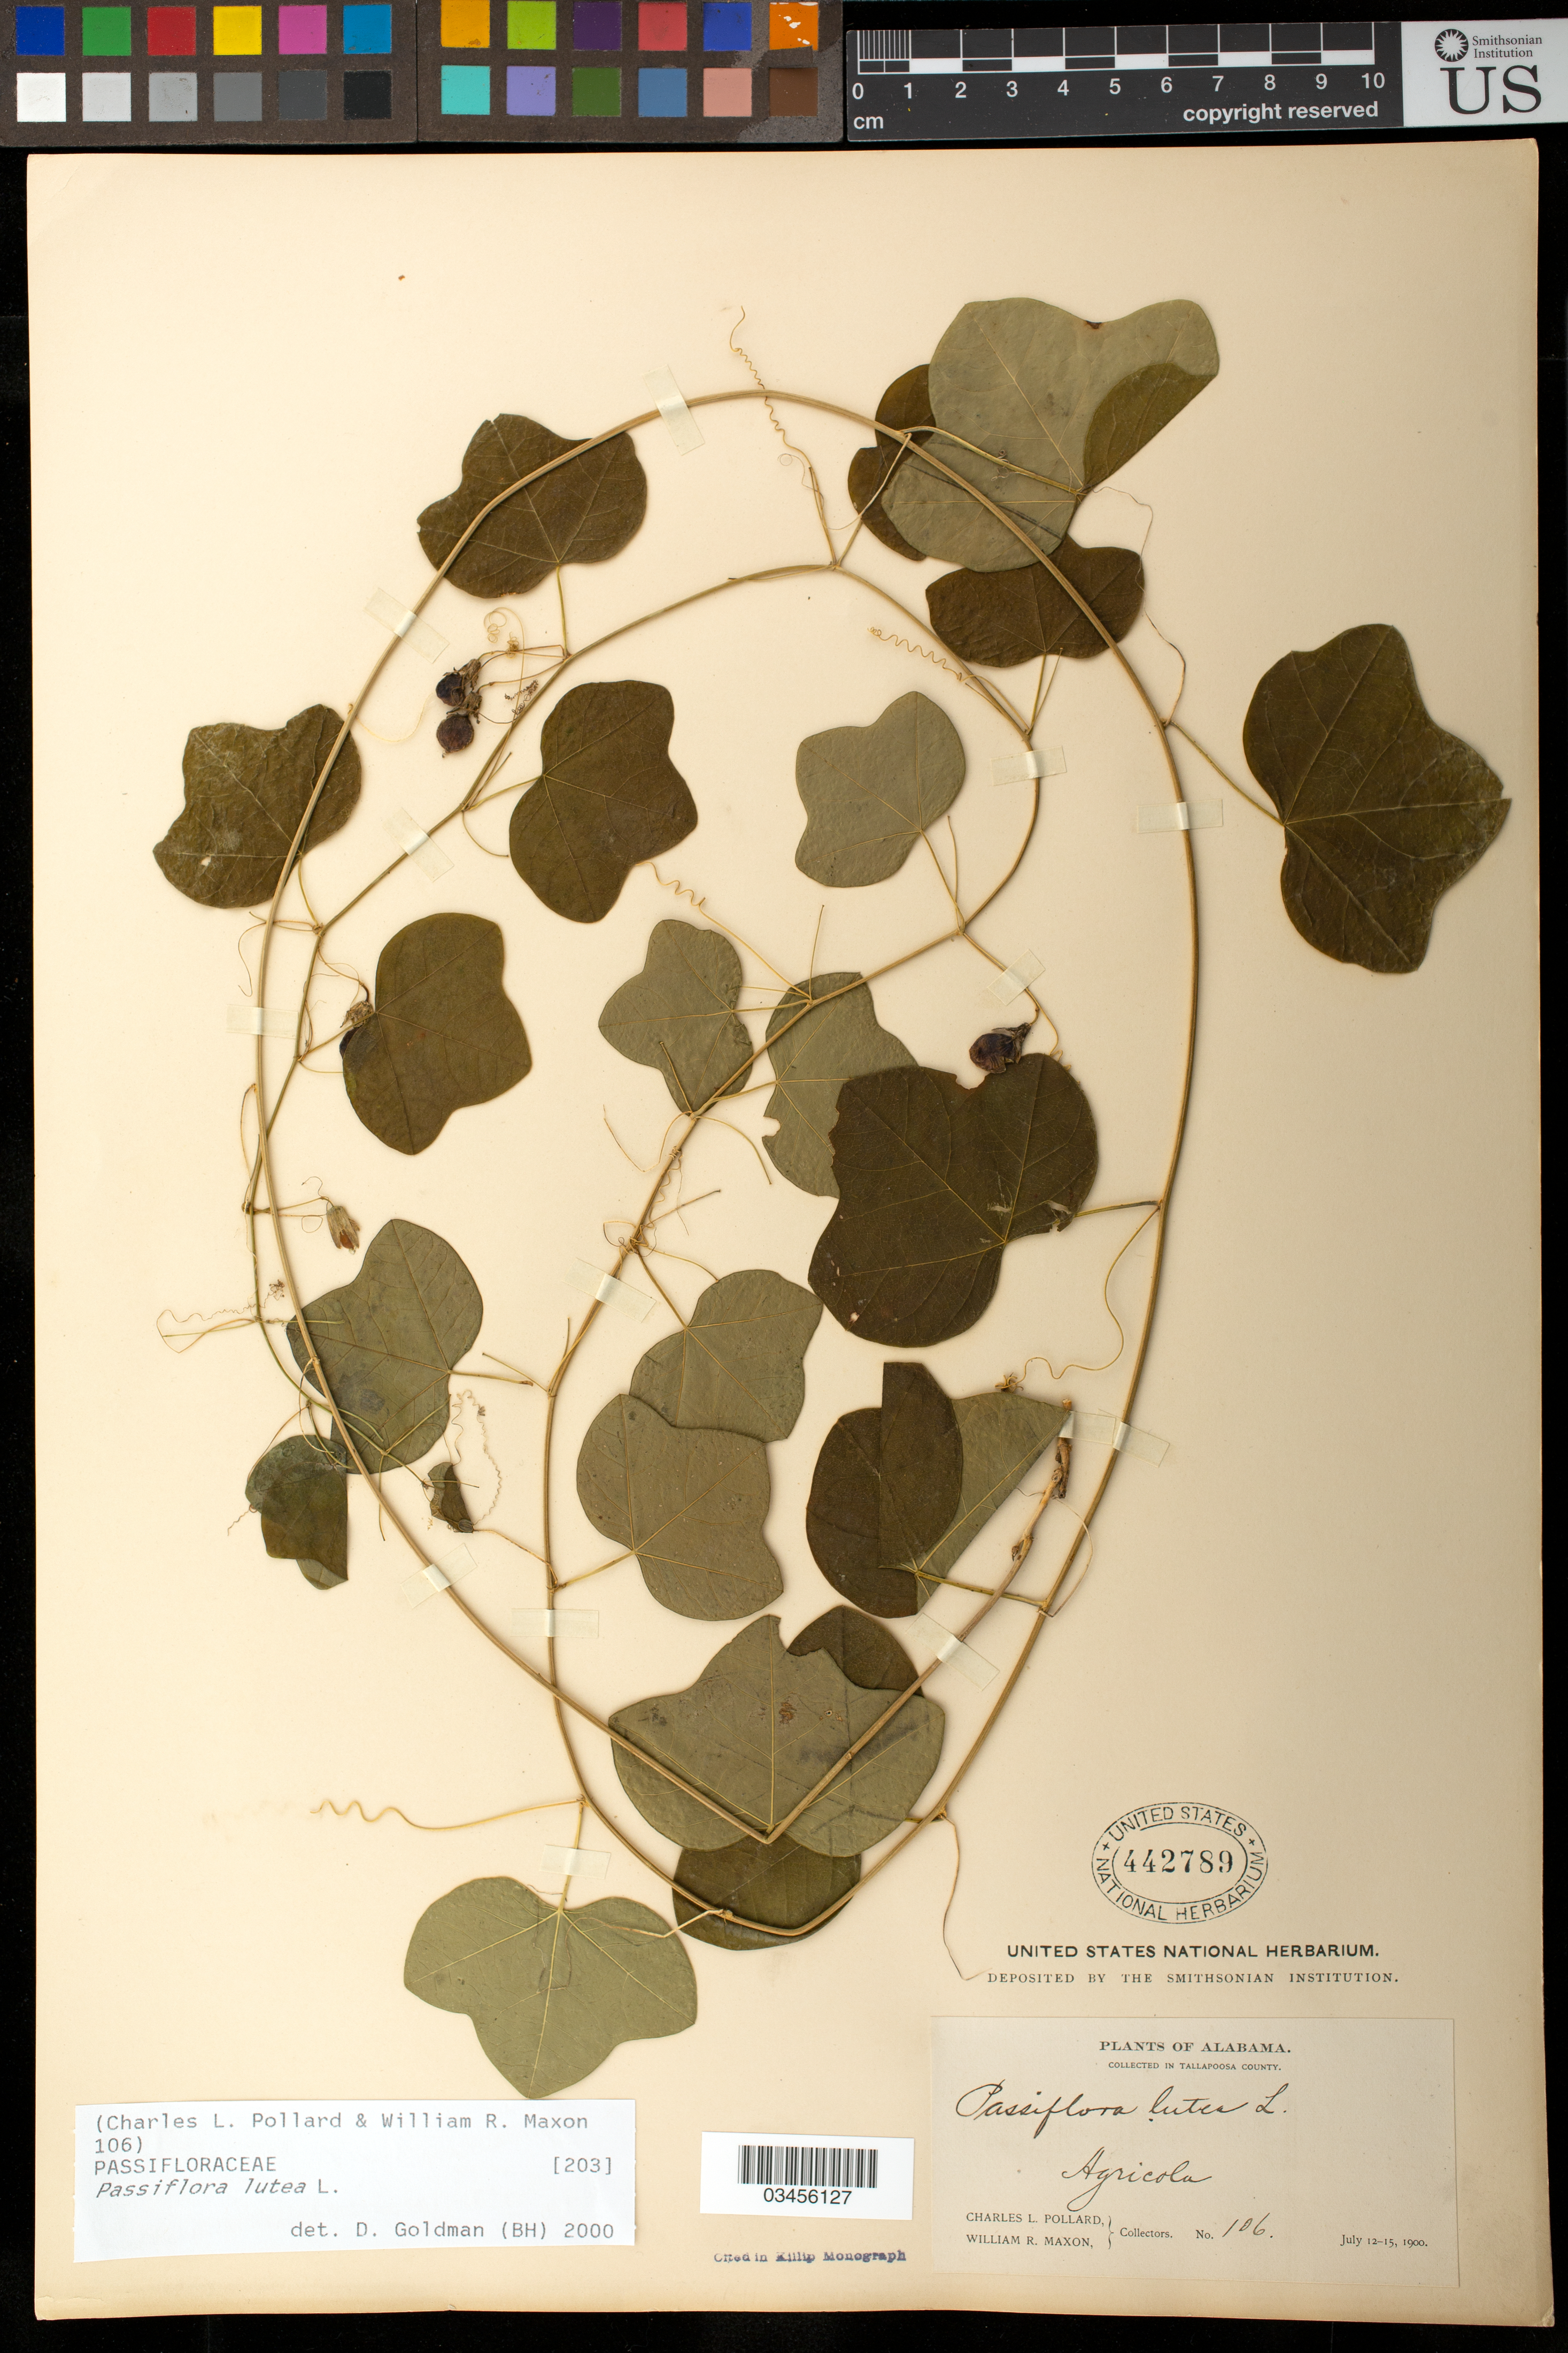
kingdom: Plantae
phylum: Tracheophyta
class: Magnoliopsida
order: Malpighiales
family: Passifloraceae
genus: Passiflora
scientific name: Passiflora lutea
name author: L.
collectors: C. L. Pollard & W. R. Maxon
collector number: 106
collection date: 1900-07-12/1900-07-15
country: United States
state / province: Alabama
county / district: Tallapoosa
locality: Agricola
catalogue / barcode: US 442789